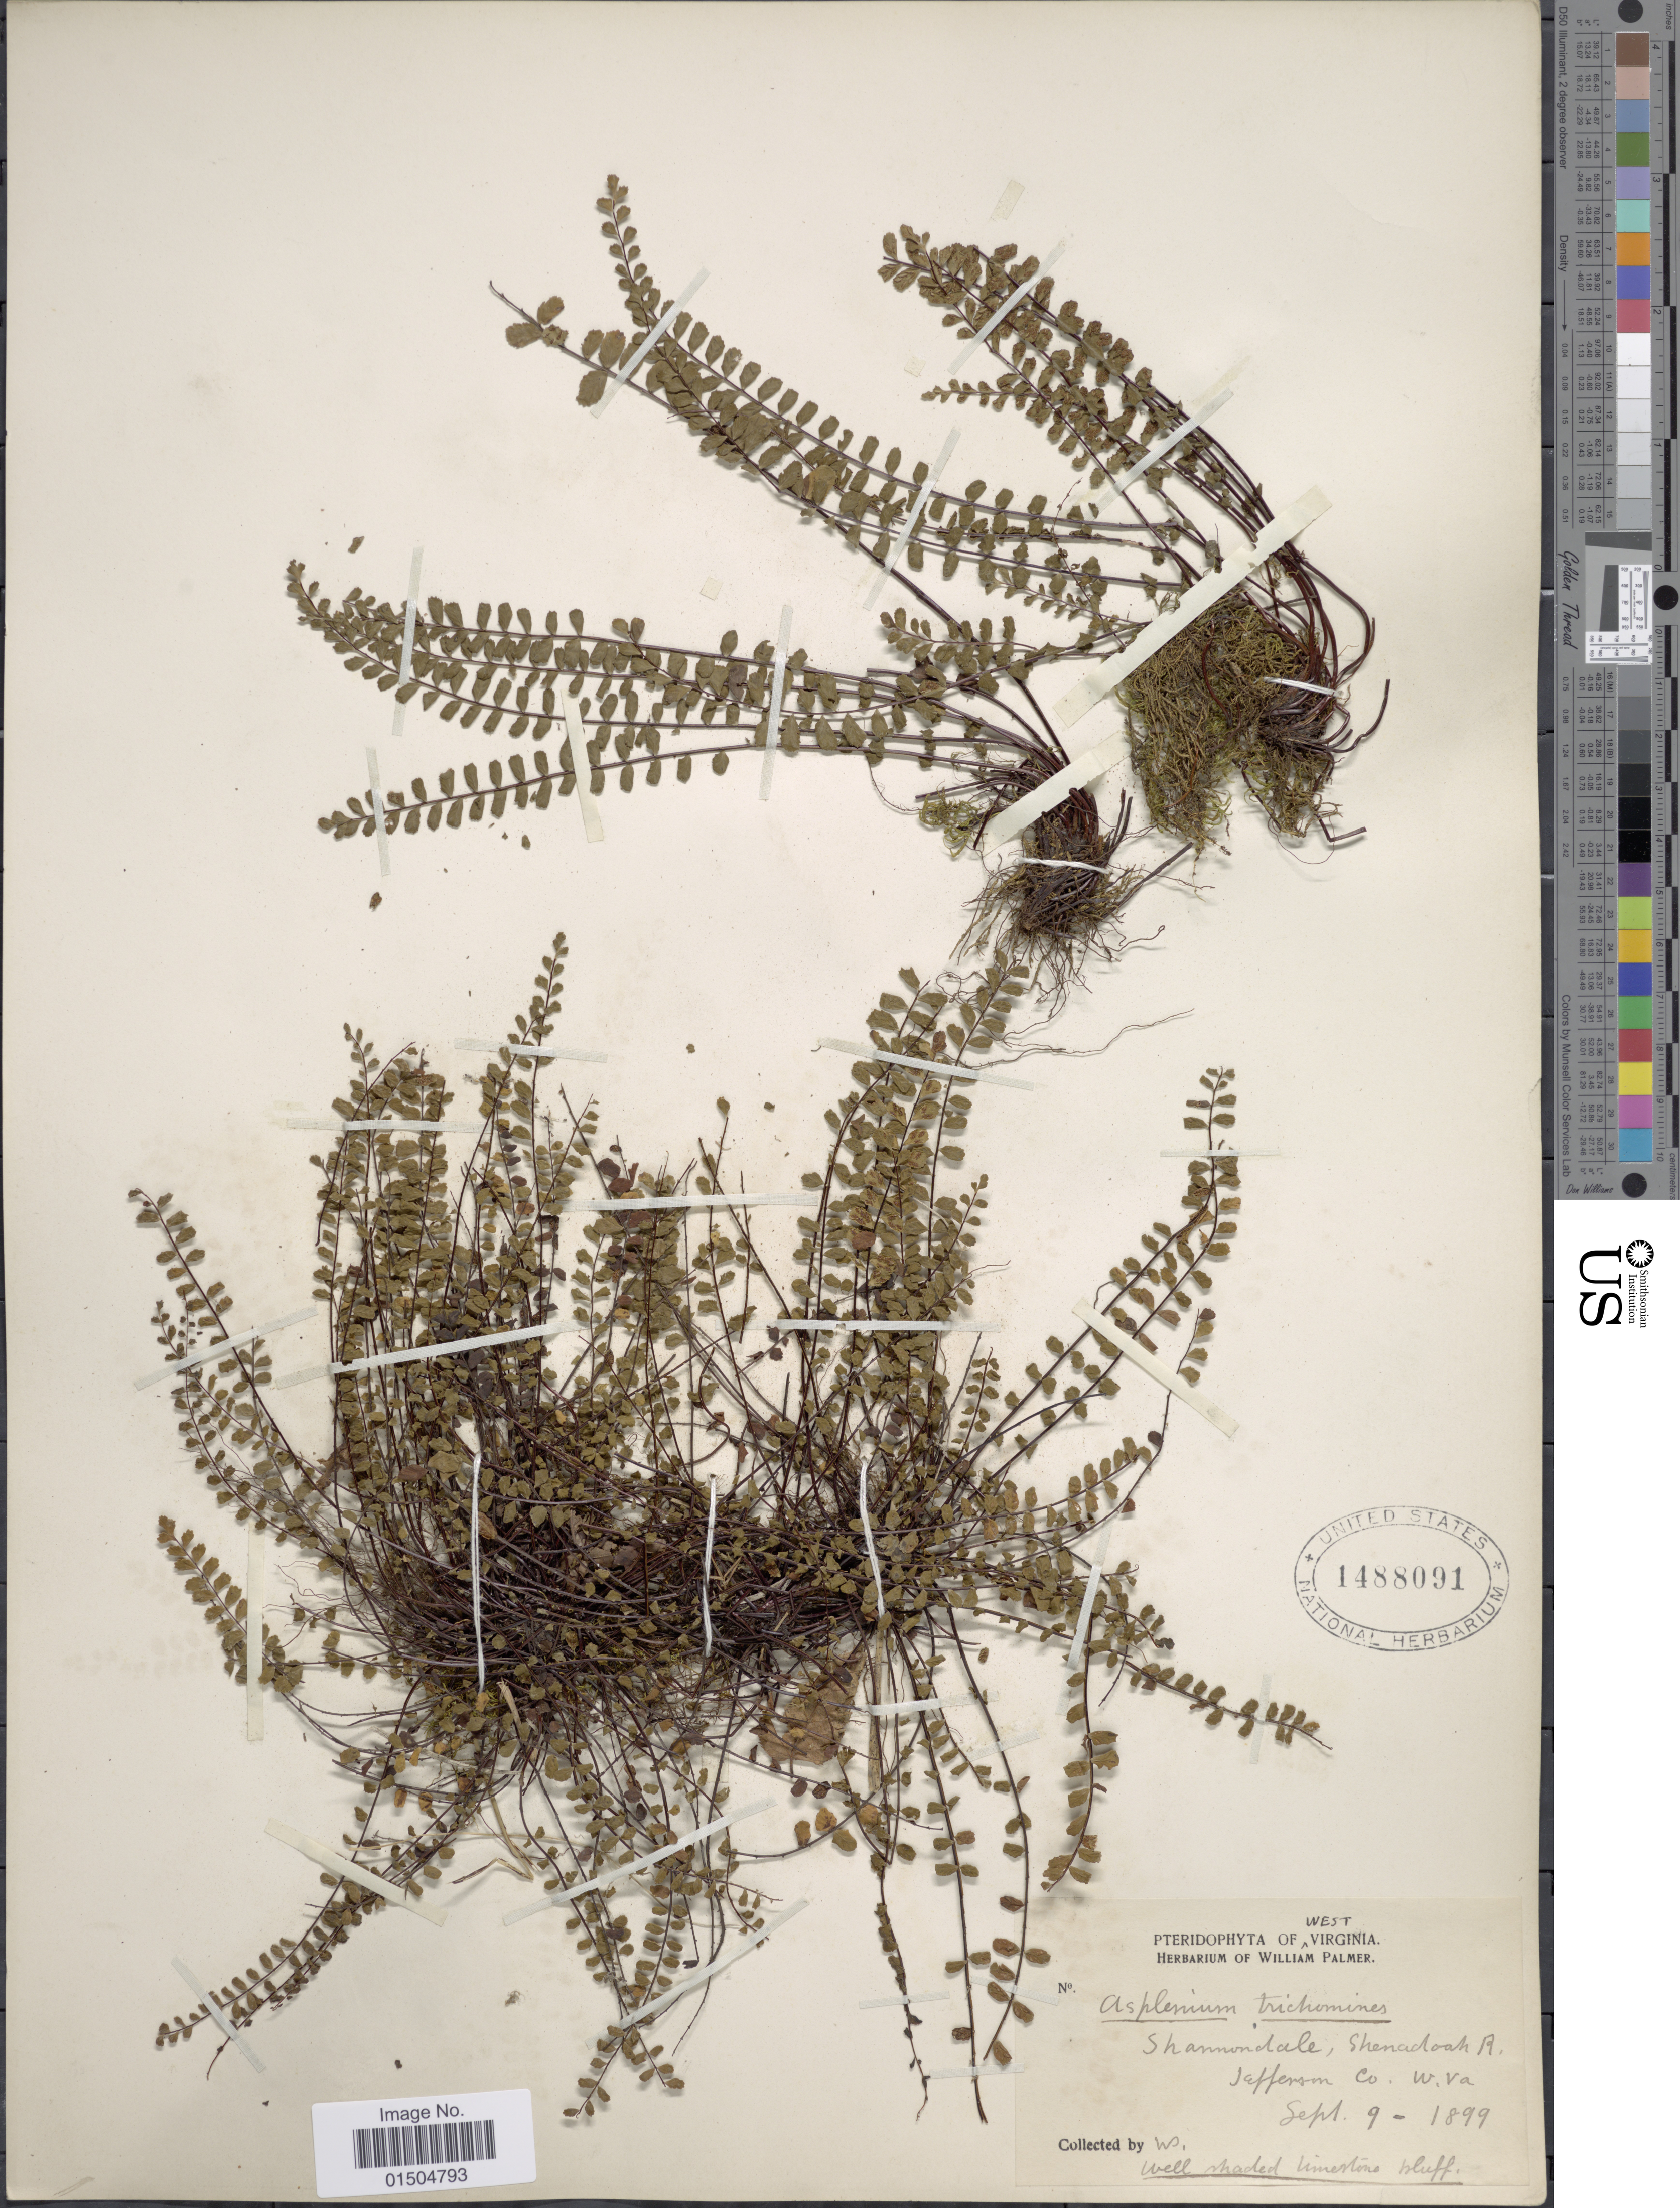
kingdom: Plantae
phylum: Tracheophyta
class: Polypodiopsida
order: Polypodiales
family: Aspleniaceae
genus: Asplenium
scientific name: Asplenium trichomanes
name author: L.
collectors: W. Palmer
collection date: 1899-09-09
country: United States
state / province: West Virginia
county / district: Jefferson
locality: Shannondale, Shenandoah R., Jefferson Co.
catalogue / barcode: US 1488091